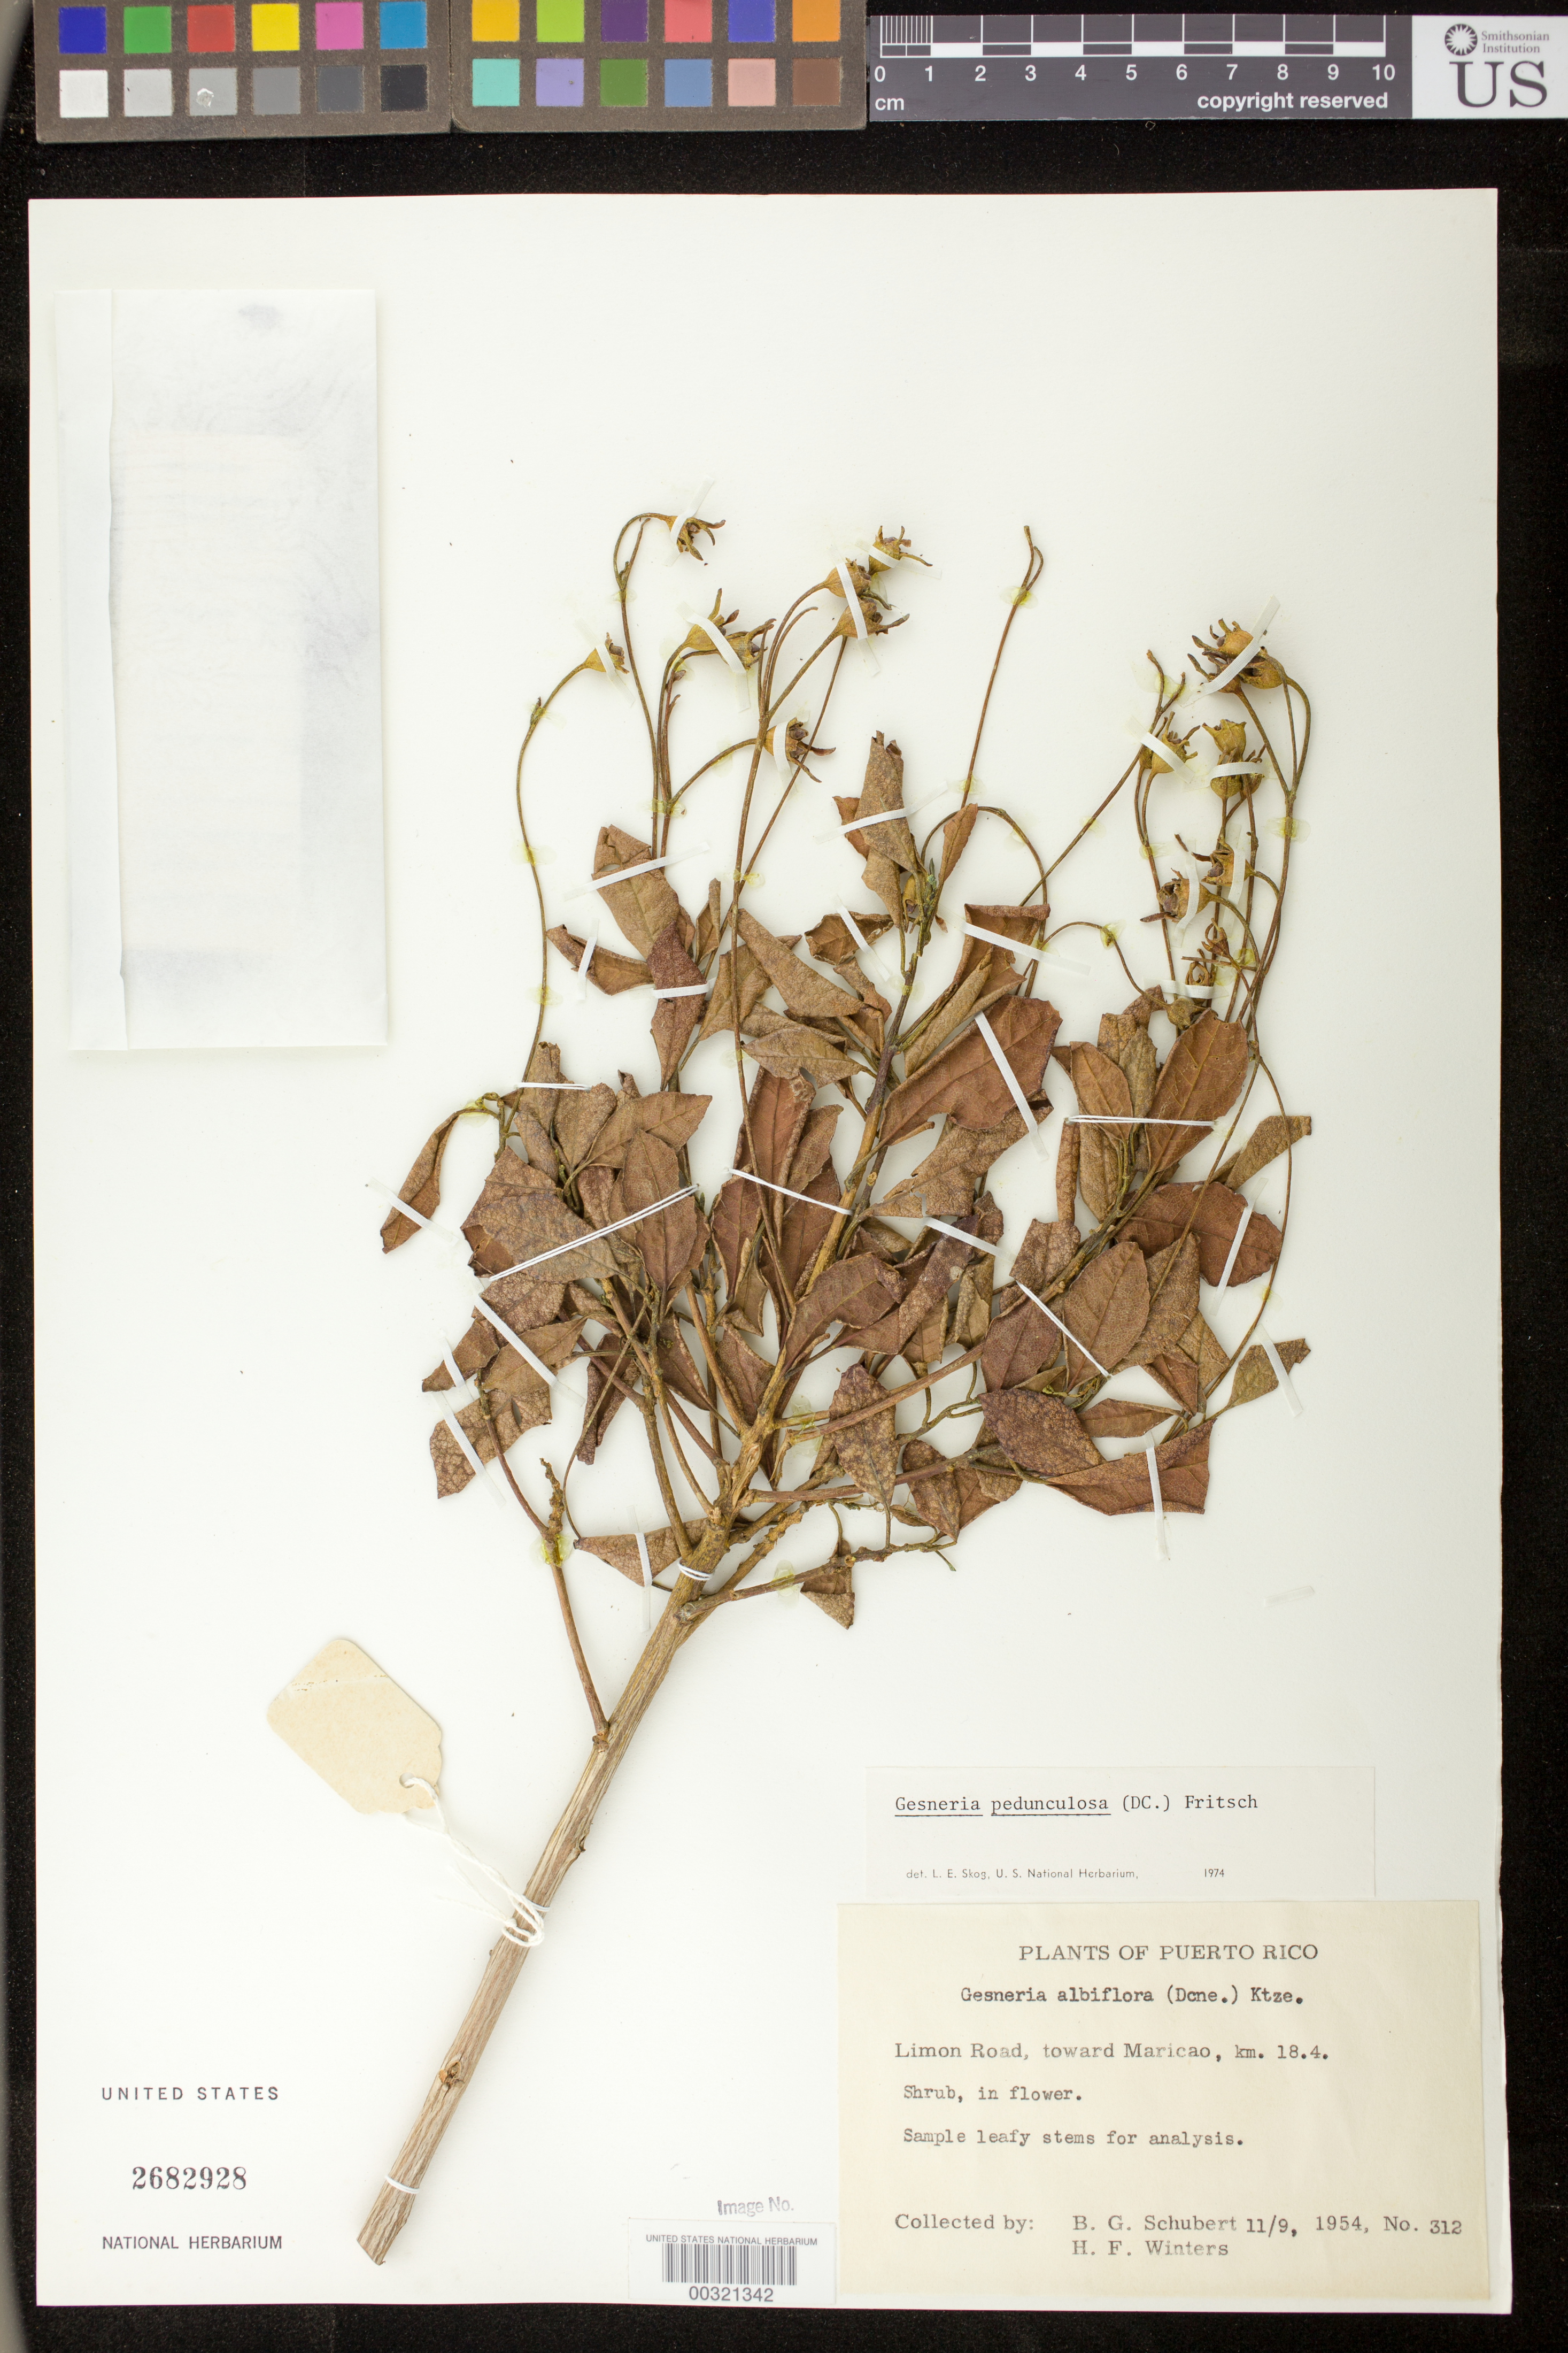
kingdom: Plantae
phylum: Tracheophyta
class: Magnoliopsida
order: Lamiales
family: Gesneriaceae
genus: Gesneria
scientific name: Gesneria pedunculosa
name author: (DC.) Fritsch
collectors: B. Schubert & H. Winters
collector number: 312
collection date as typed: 09 Nov 1954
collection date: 1954-11-09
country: Puerto Rico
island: Puerto Rico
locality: Limon road, toward Maricao, km 18.4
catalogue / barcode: US 2682928